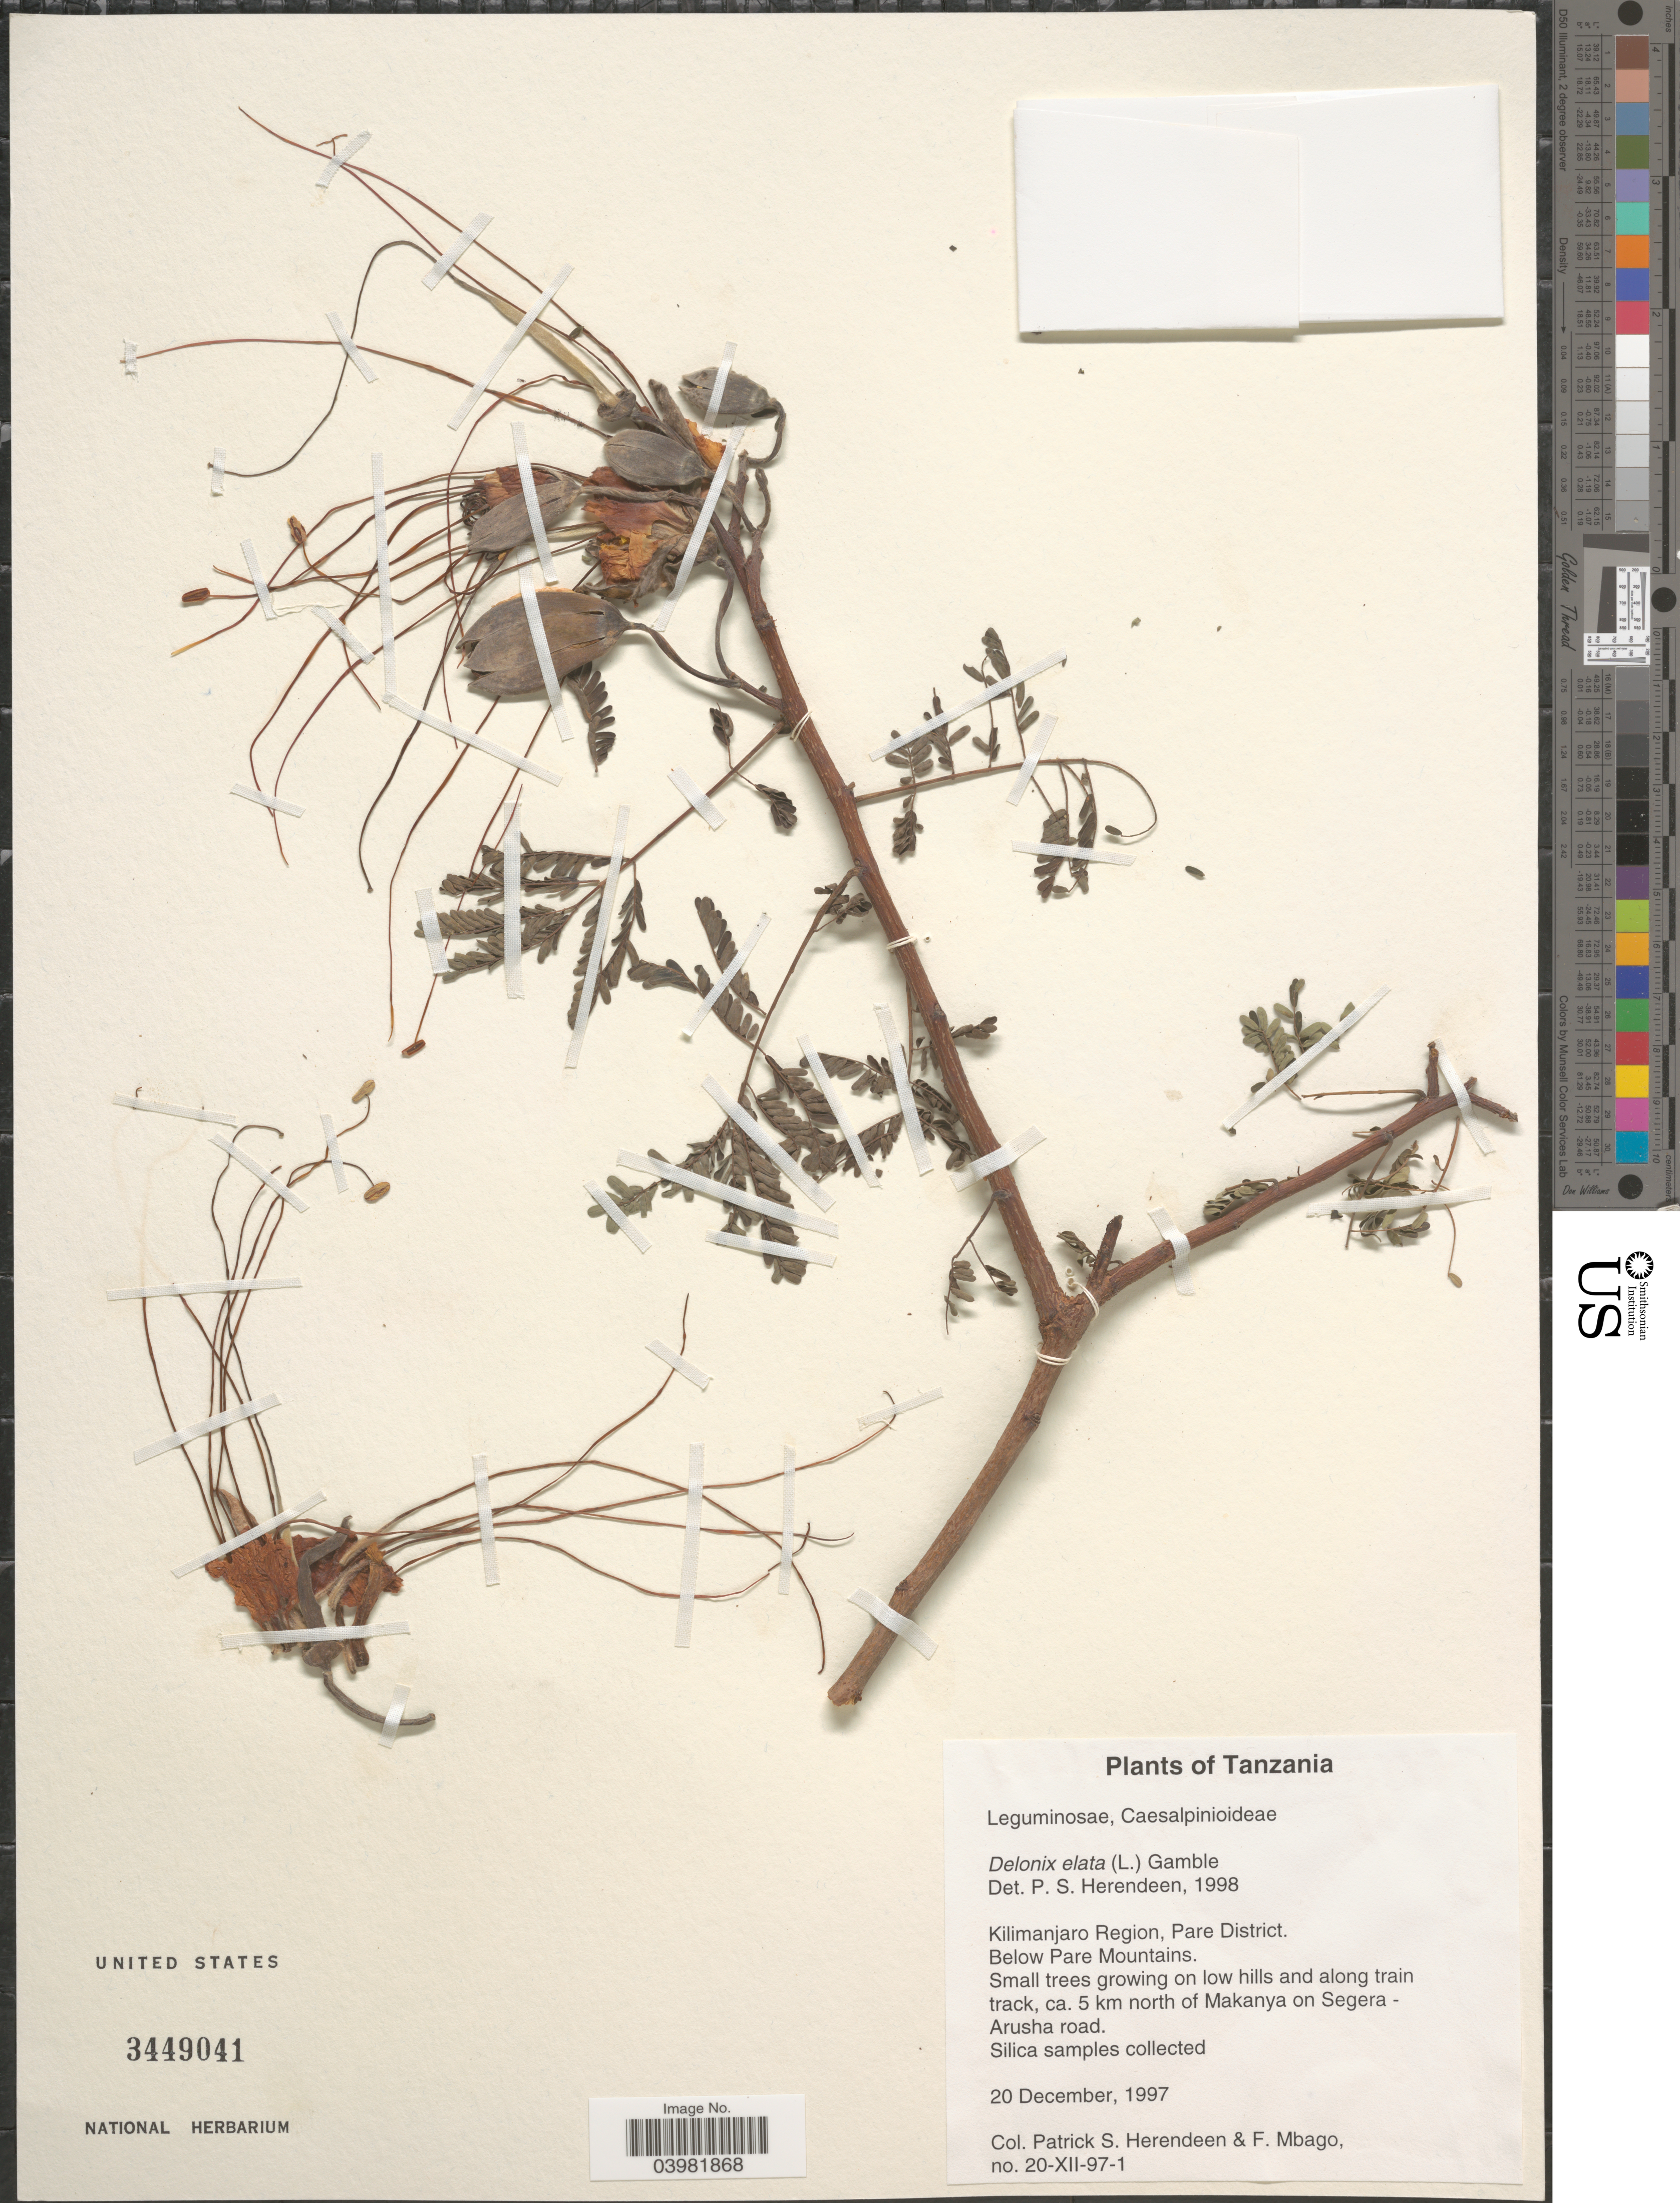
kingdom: Plantae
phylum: Tracheophyta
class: Magnoliopsida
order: Fabales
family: Fabaceae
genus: Delonix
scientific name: Delonix elata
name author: (L.) Gamble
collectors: P. S. Herendeen & F. Mbago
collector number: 20-XII-97-1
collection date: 1997-12-20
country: Tanzania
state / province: Kilimanjaro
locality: Kilimanjaro Region, Pare District. Below Pare Mountains. On low hills and along train track, ca. 5 km north of Makanya on Segera - Arusha road.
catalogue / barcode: US 3449041